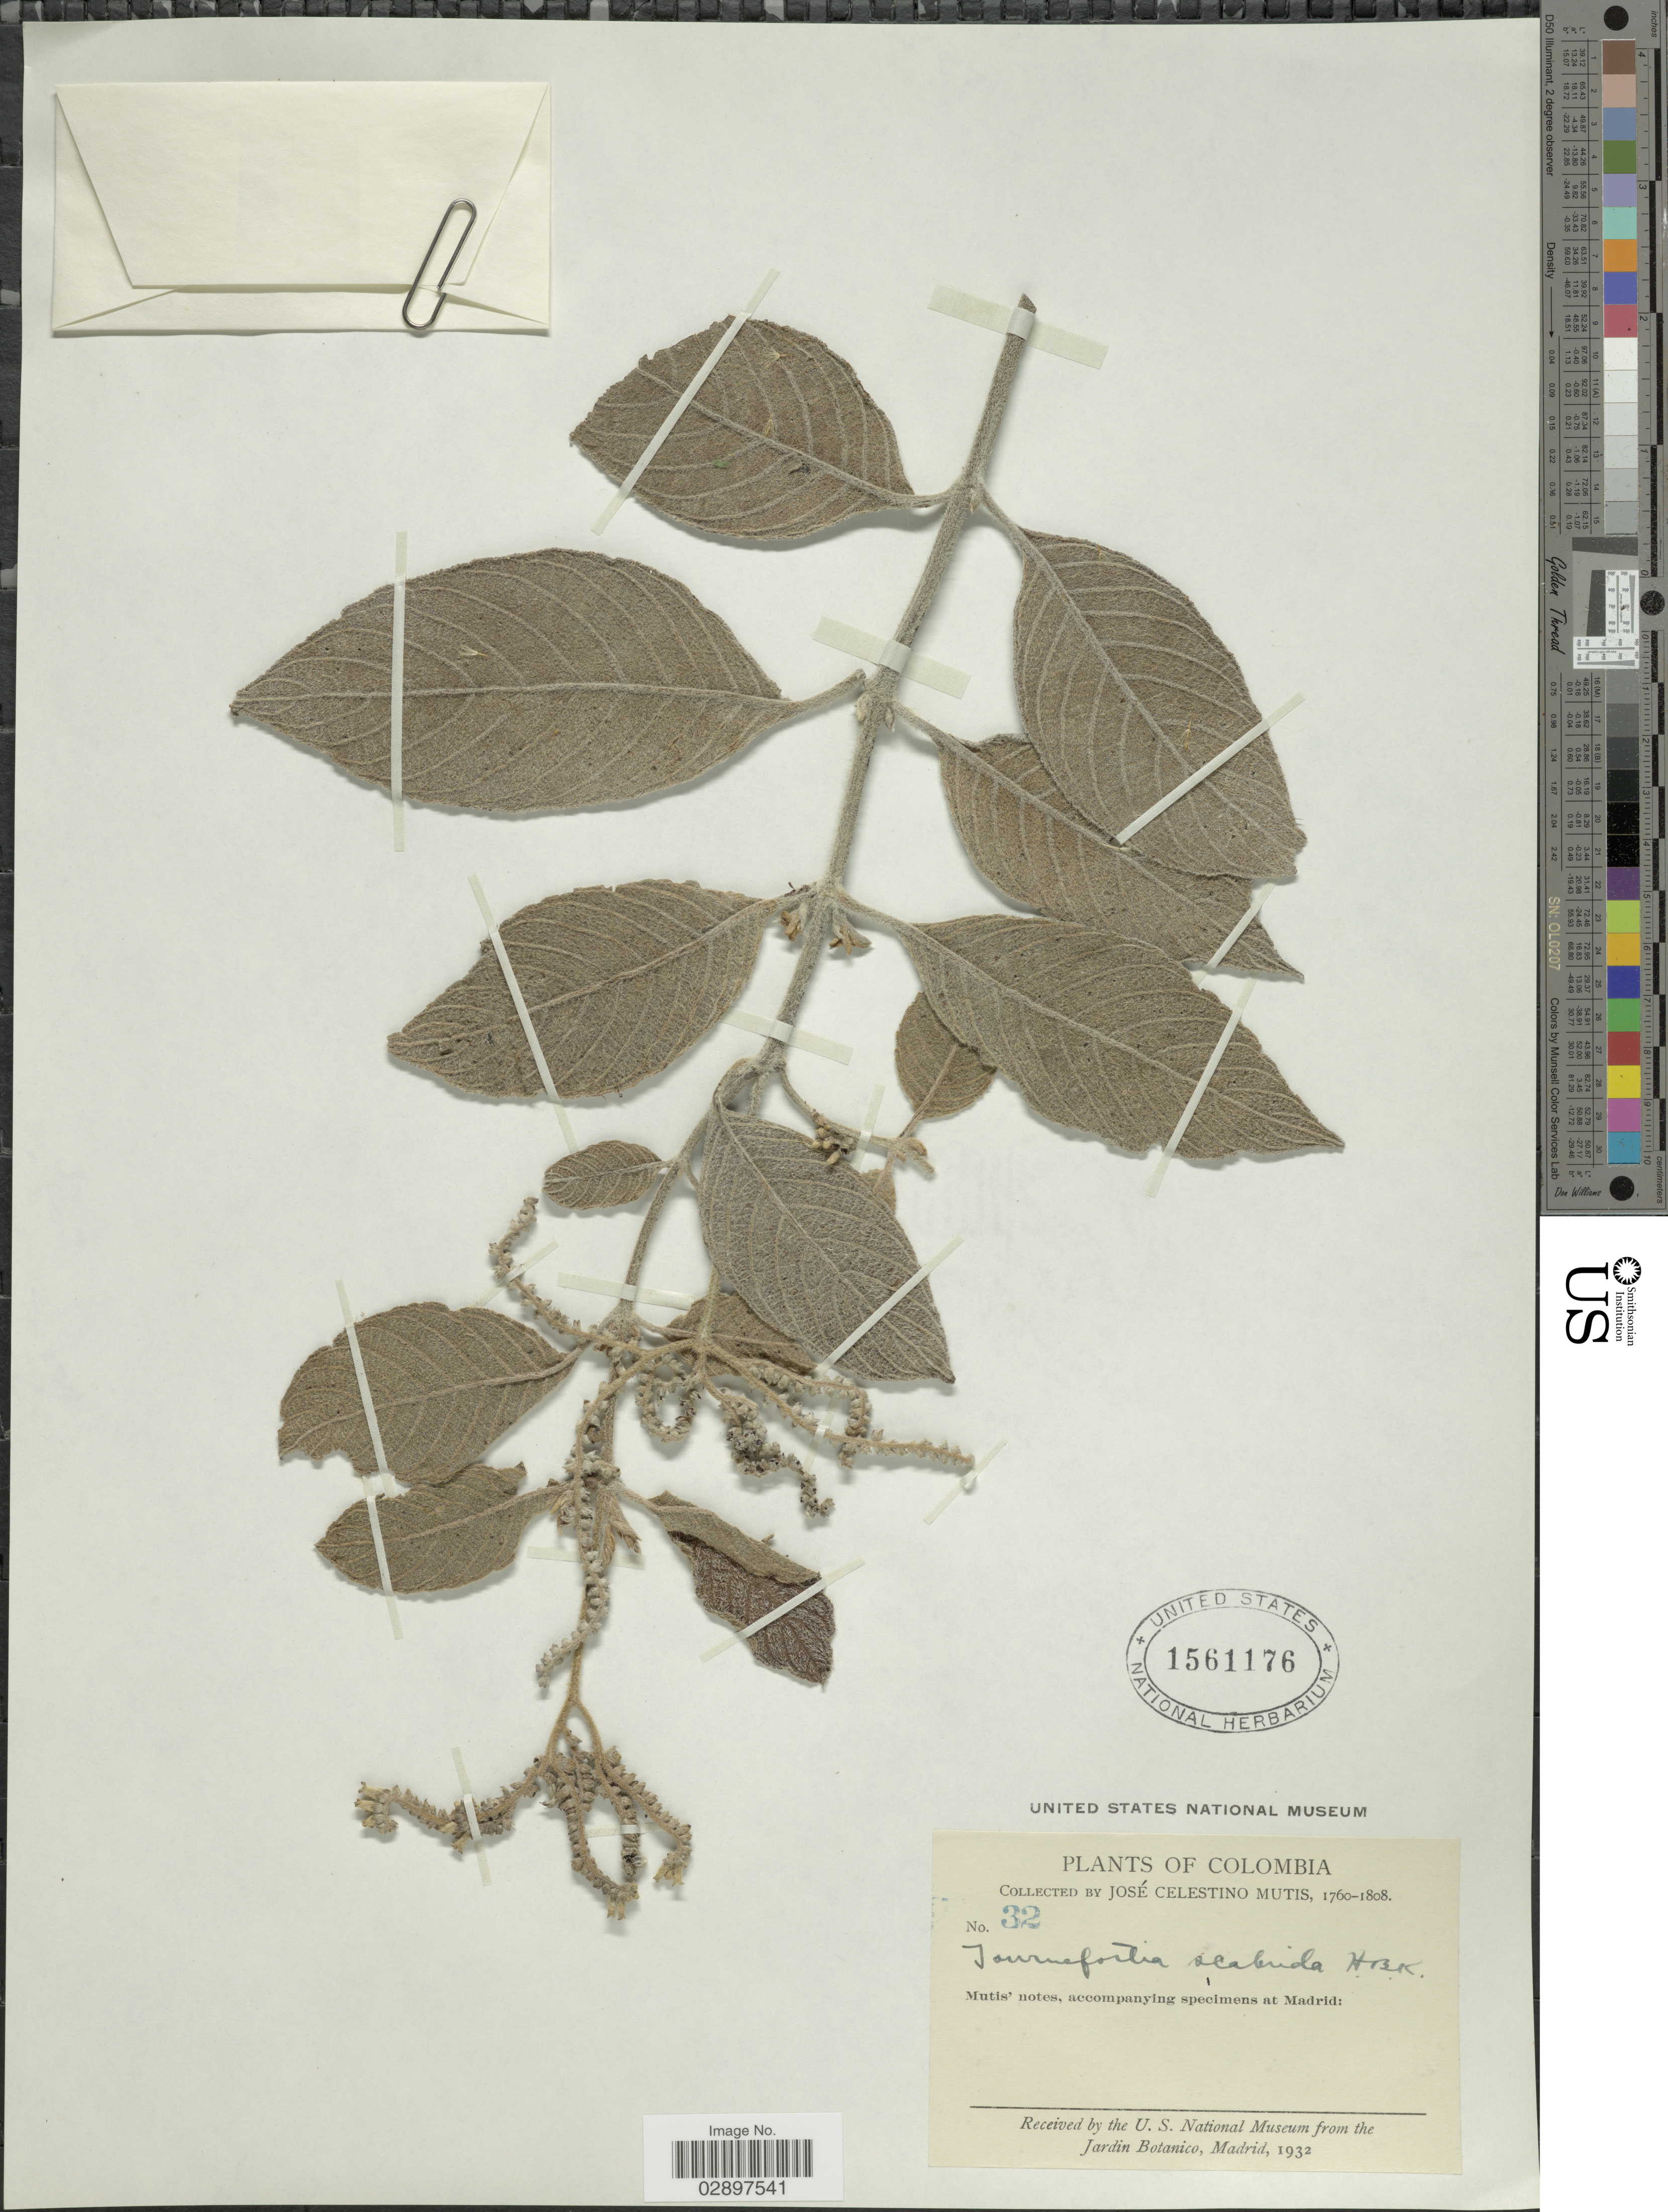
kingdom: Plantae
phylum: Tracheophyta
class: Magnoliopsida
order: Boraginales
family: Heliotropiaceae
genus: Tournefortia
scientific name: Tournefortia scabrida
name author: Kunth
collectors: J. C. B. Mutis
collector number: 32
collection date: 1760/1808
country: Colombia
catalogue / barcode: US 1561176